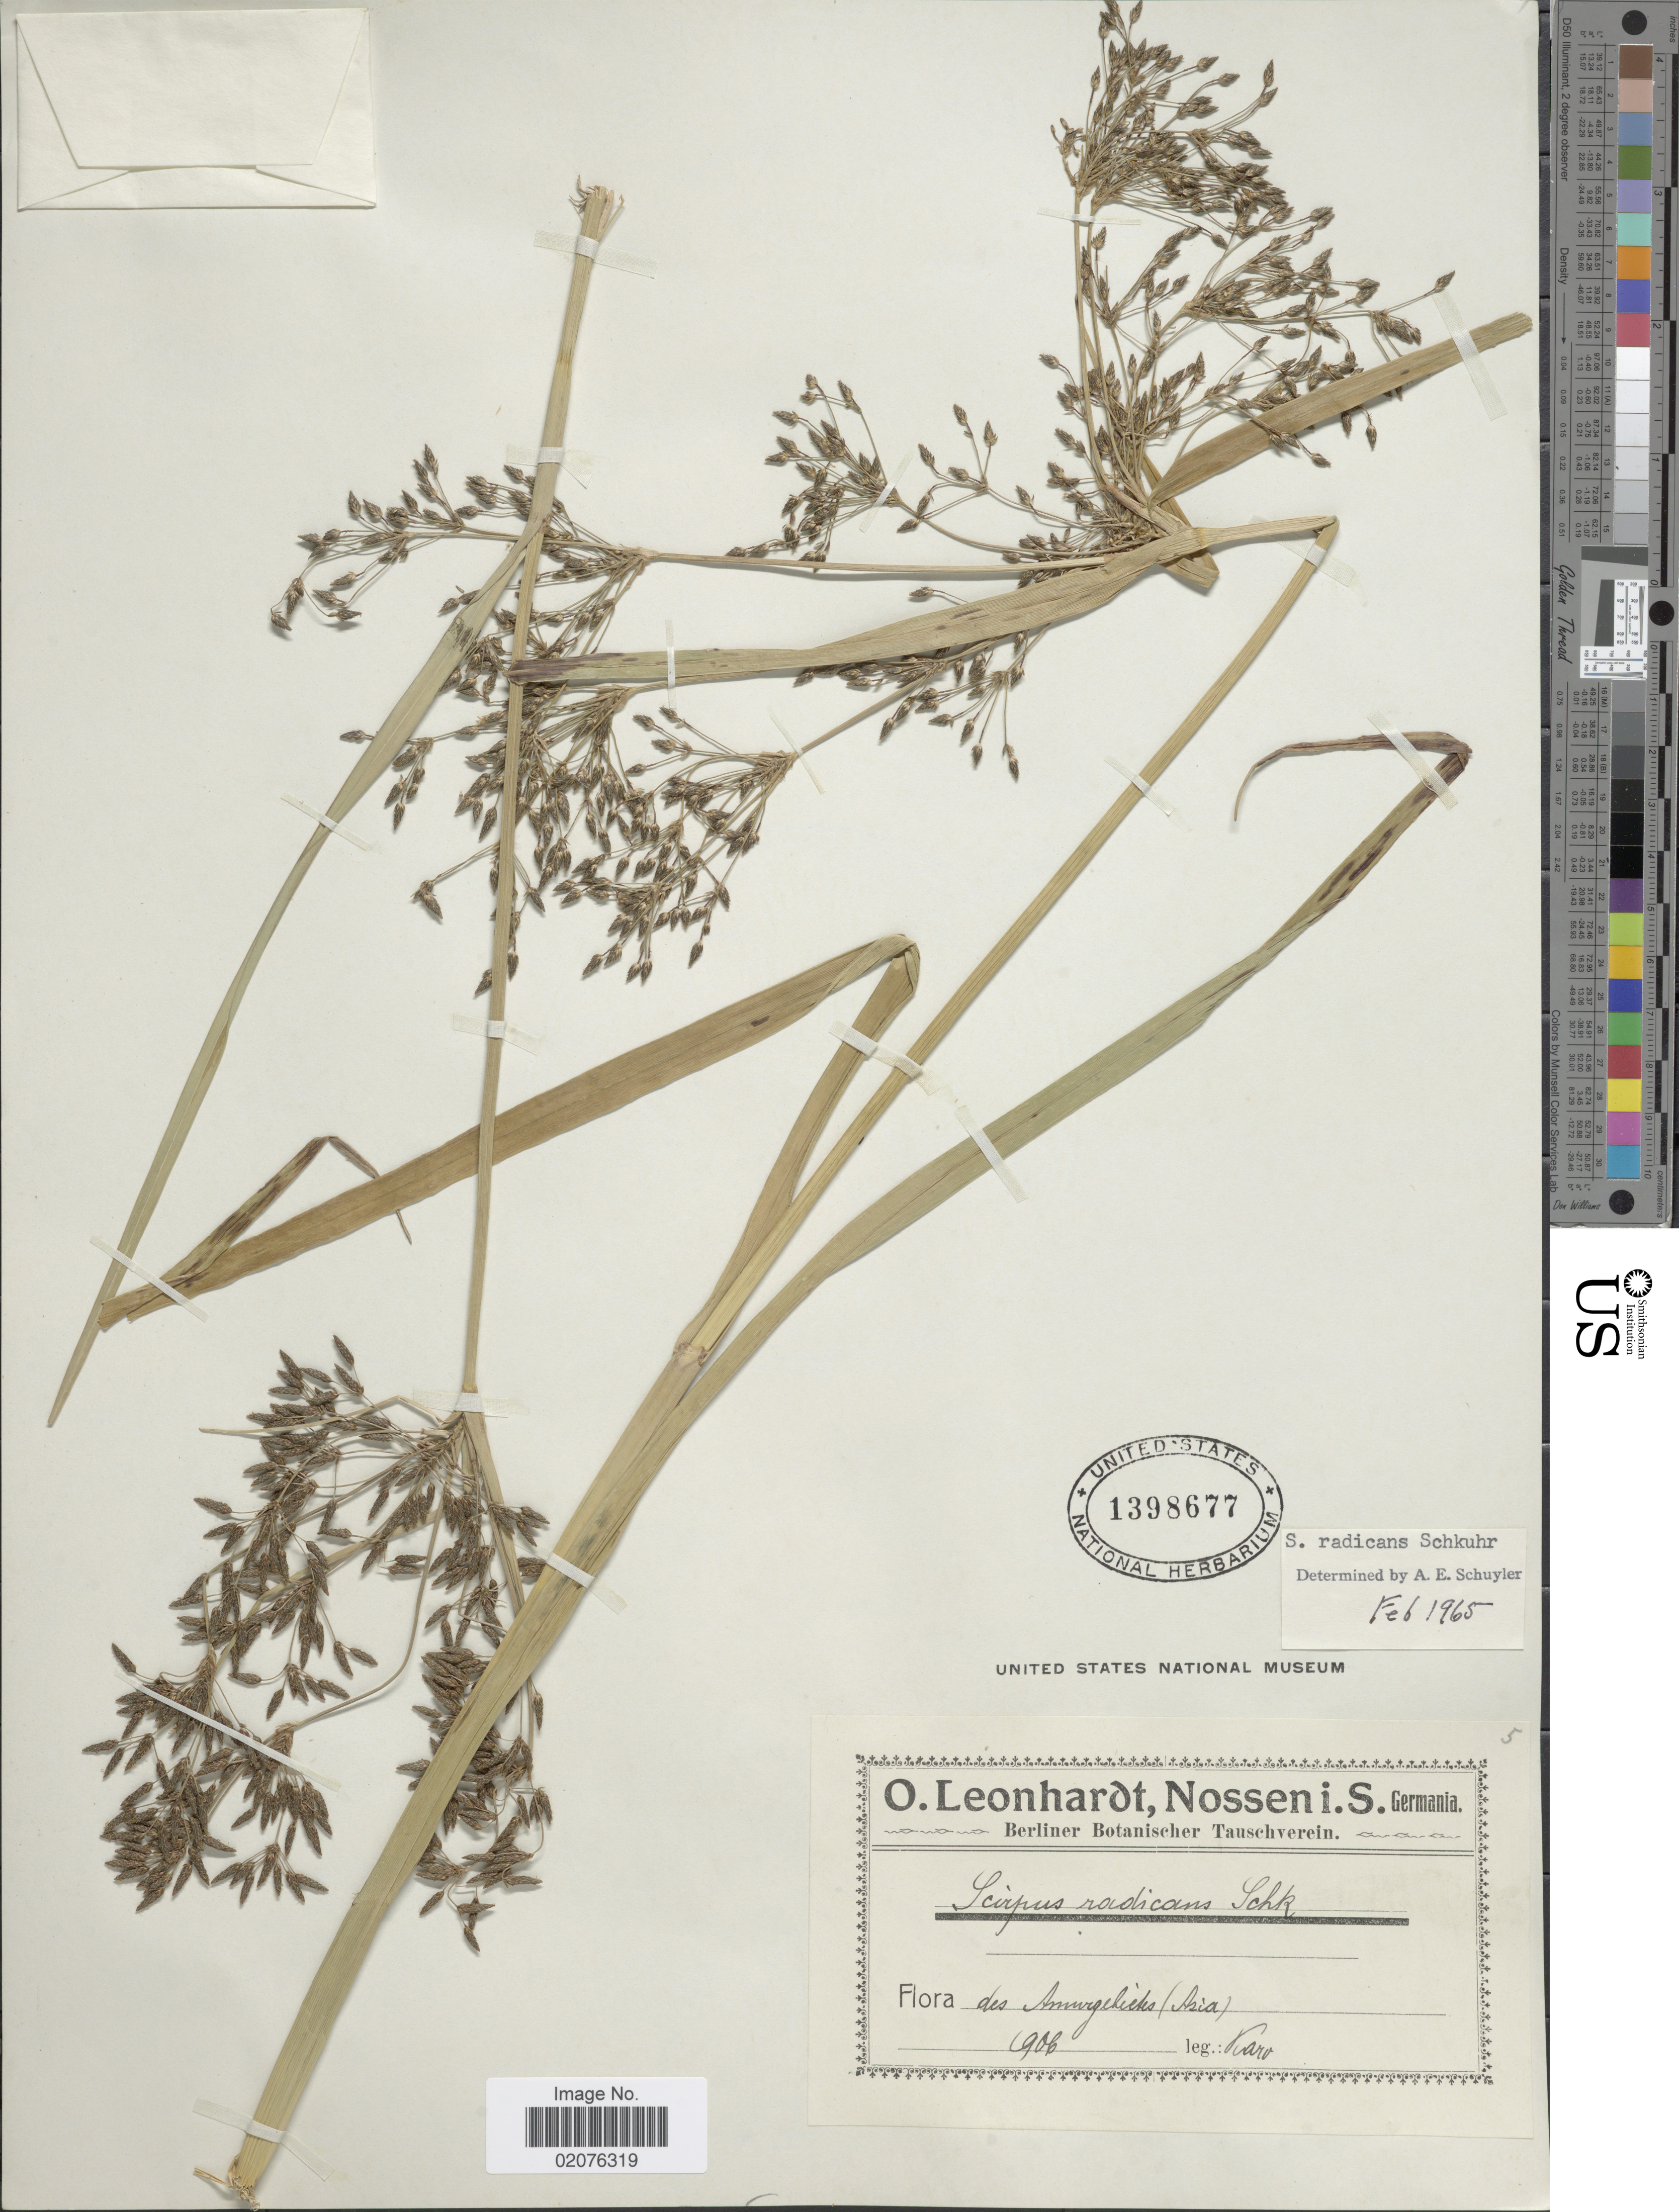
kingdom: Plantae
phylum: Tracheophyta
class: Liliopsida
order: Poales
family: Cyperaceae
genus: Scirpus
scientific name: Scirpus radicans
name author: Schkuhr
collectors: Karo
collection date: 1906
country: Russian Federation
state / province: Amur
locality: Amurgebietes (Asia)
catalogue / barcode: US 1398677